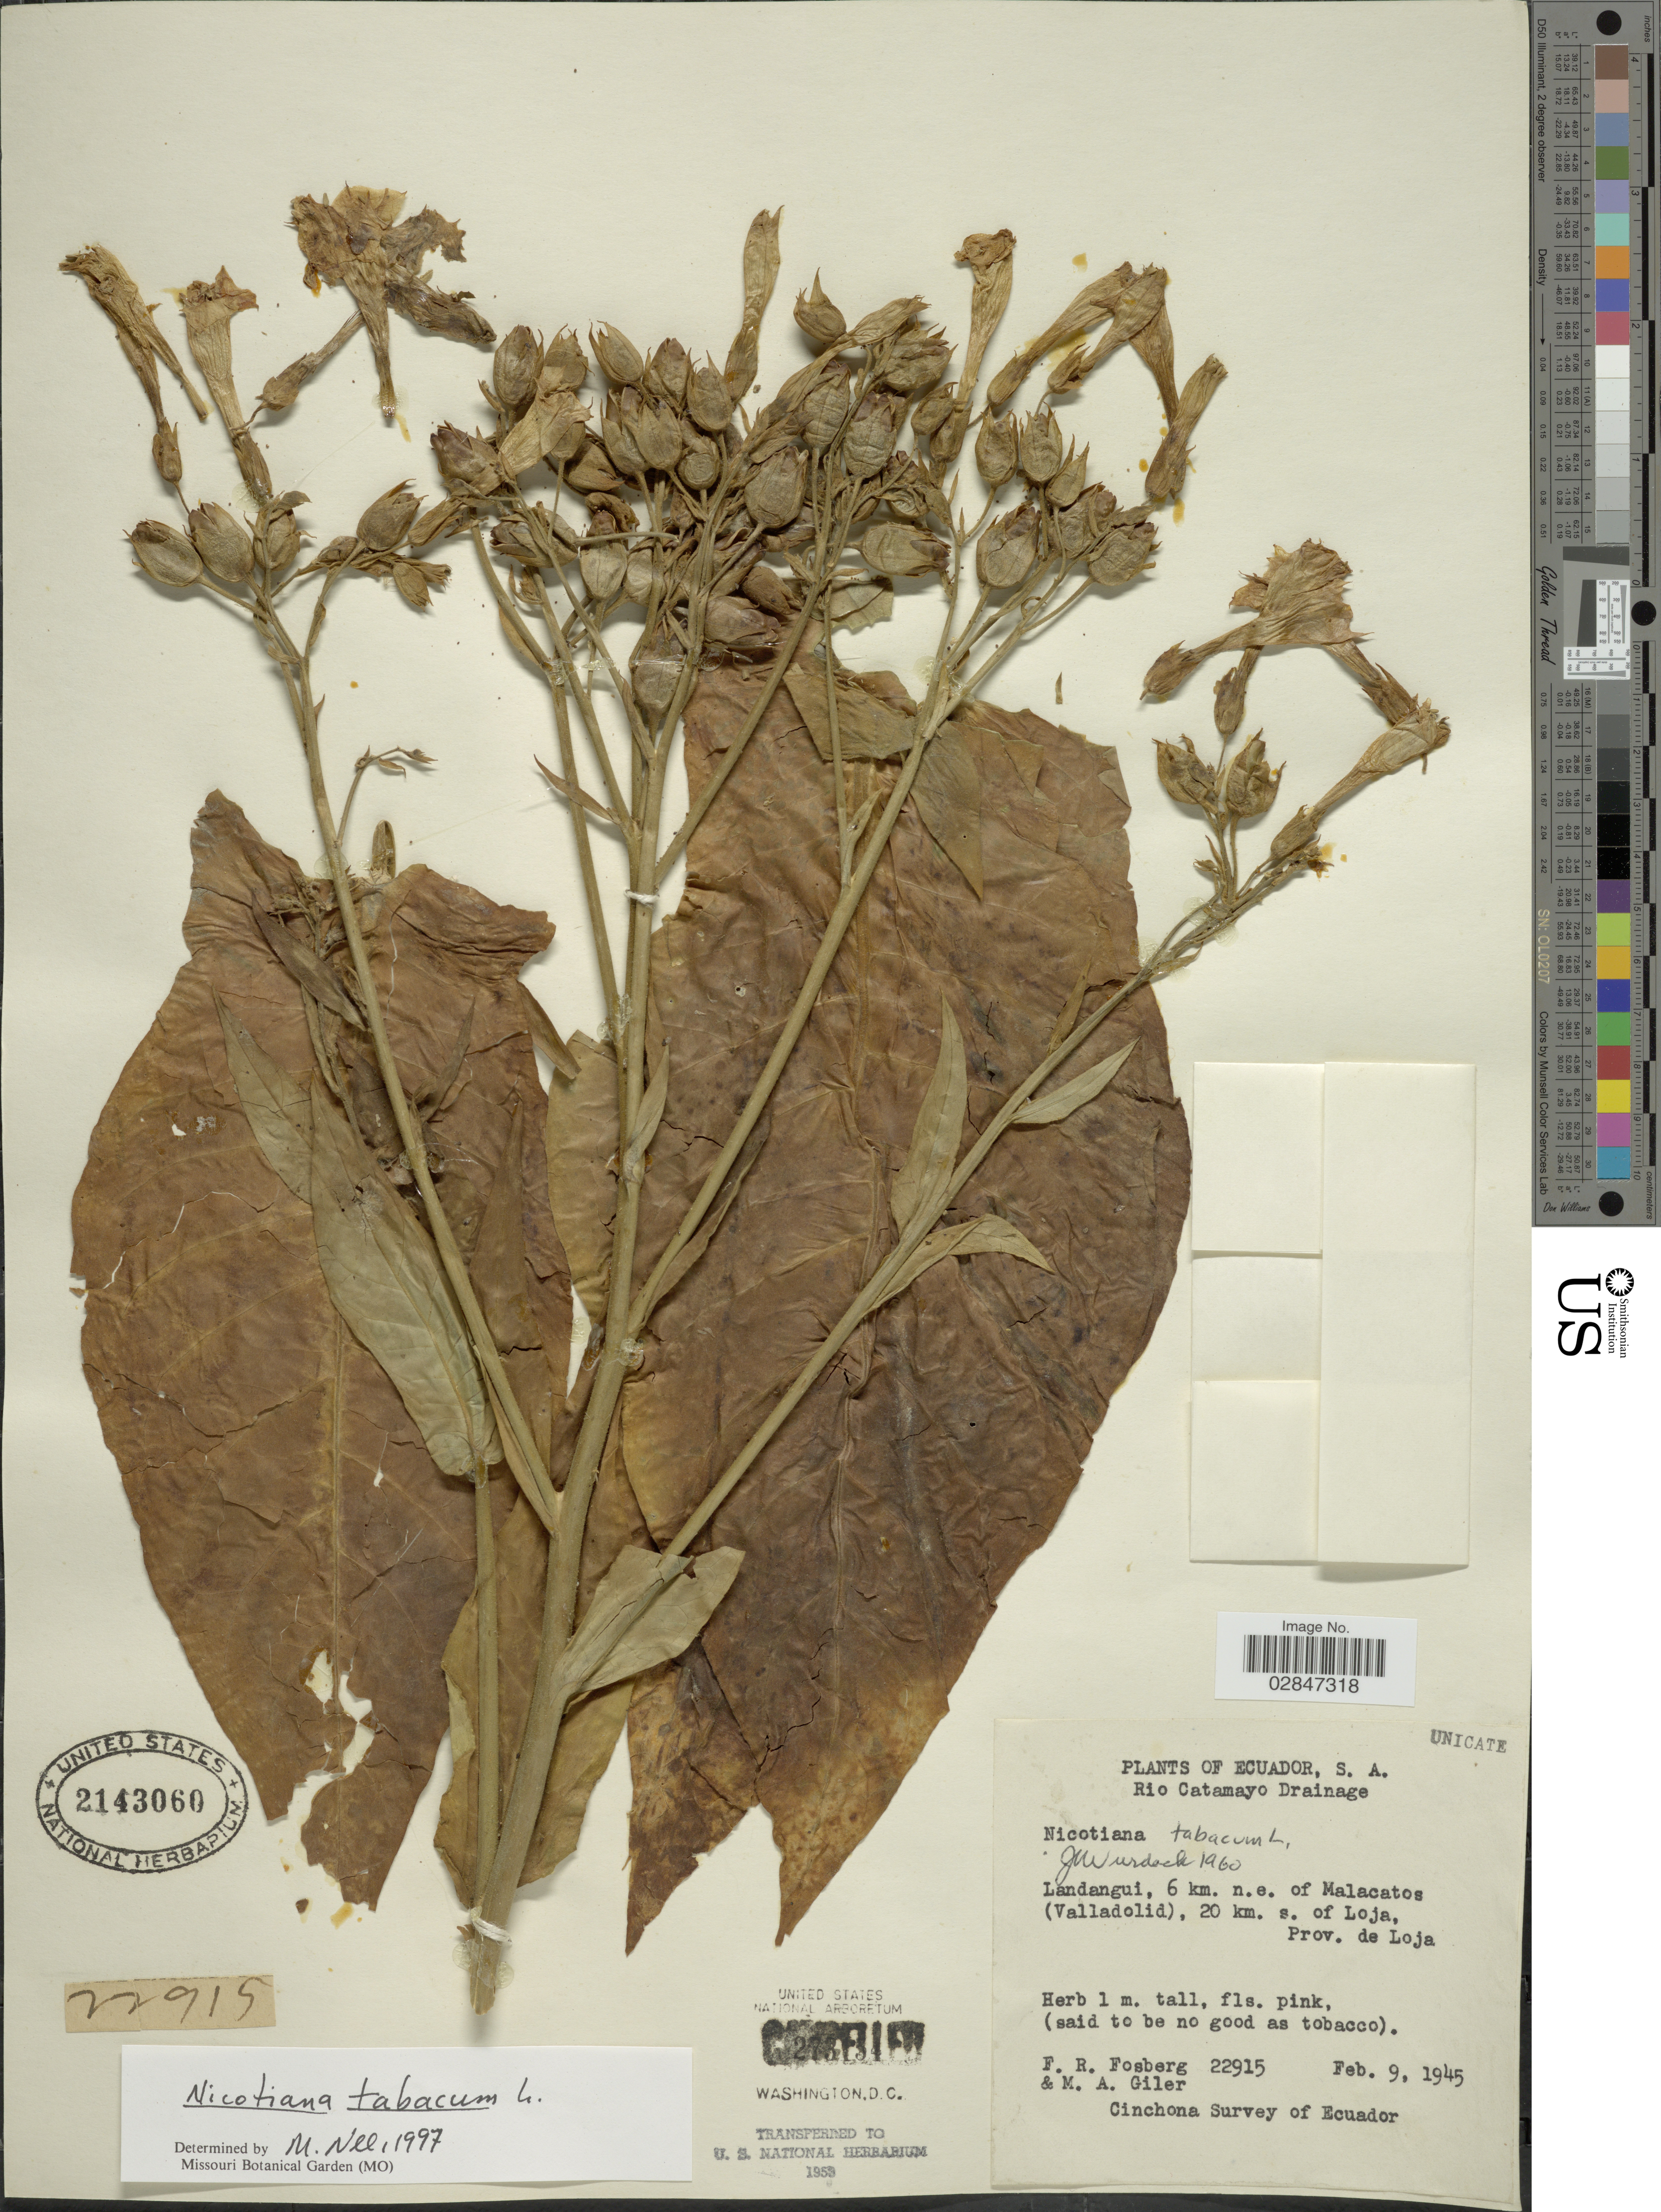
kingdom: Plantae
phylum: Tracheophyta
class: Magnoliopsida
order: Solanales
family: Solanaceae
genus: Nicotiana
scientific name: Nicotiana tabacum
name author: L.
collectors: F. R. Fosberg & M. Giler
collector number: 22915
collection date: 1945-02-09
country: Ecuador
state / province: Loja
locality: Rio Catamayo Drainage, Landangui, 6 km. n. e. of Malacatos (Valladolid), 20 km. s of Loja, Prov. de Loja.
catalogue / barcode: US 2143060